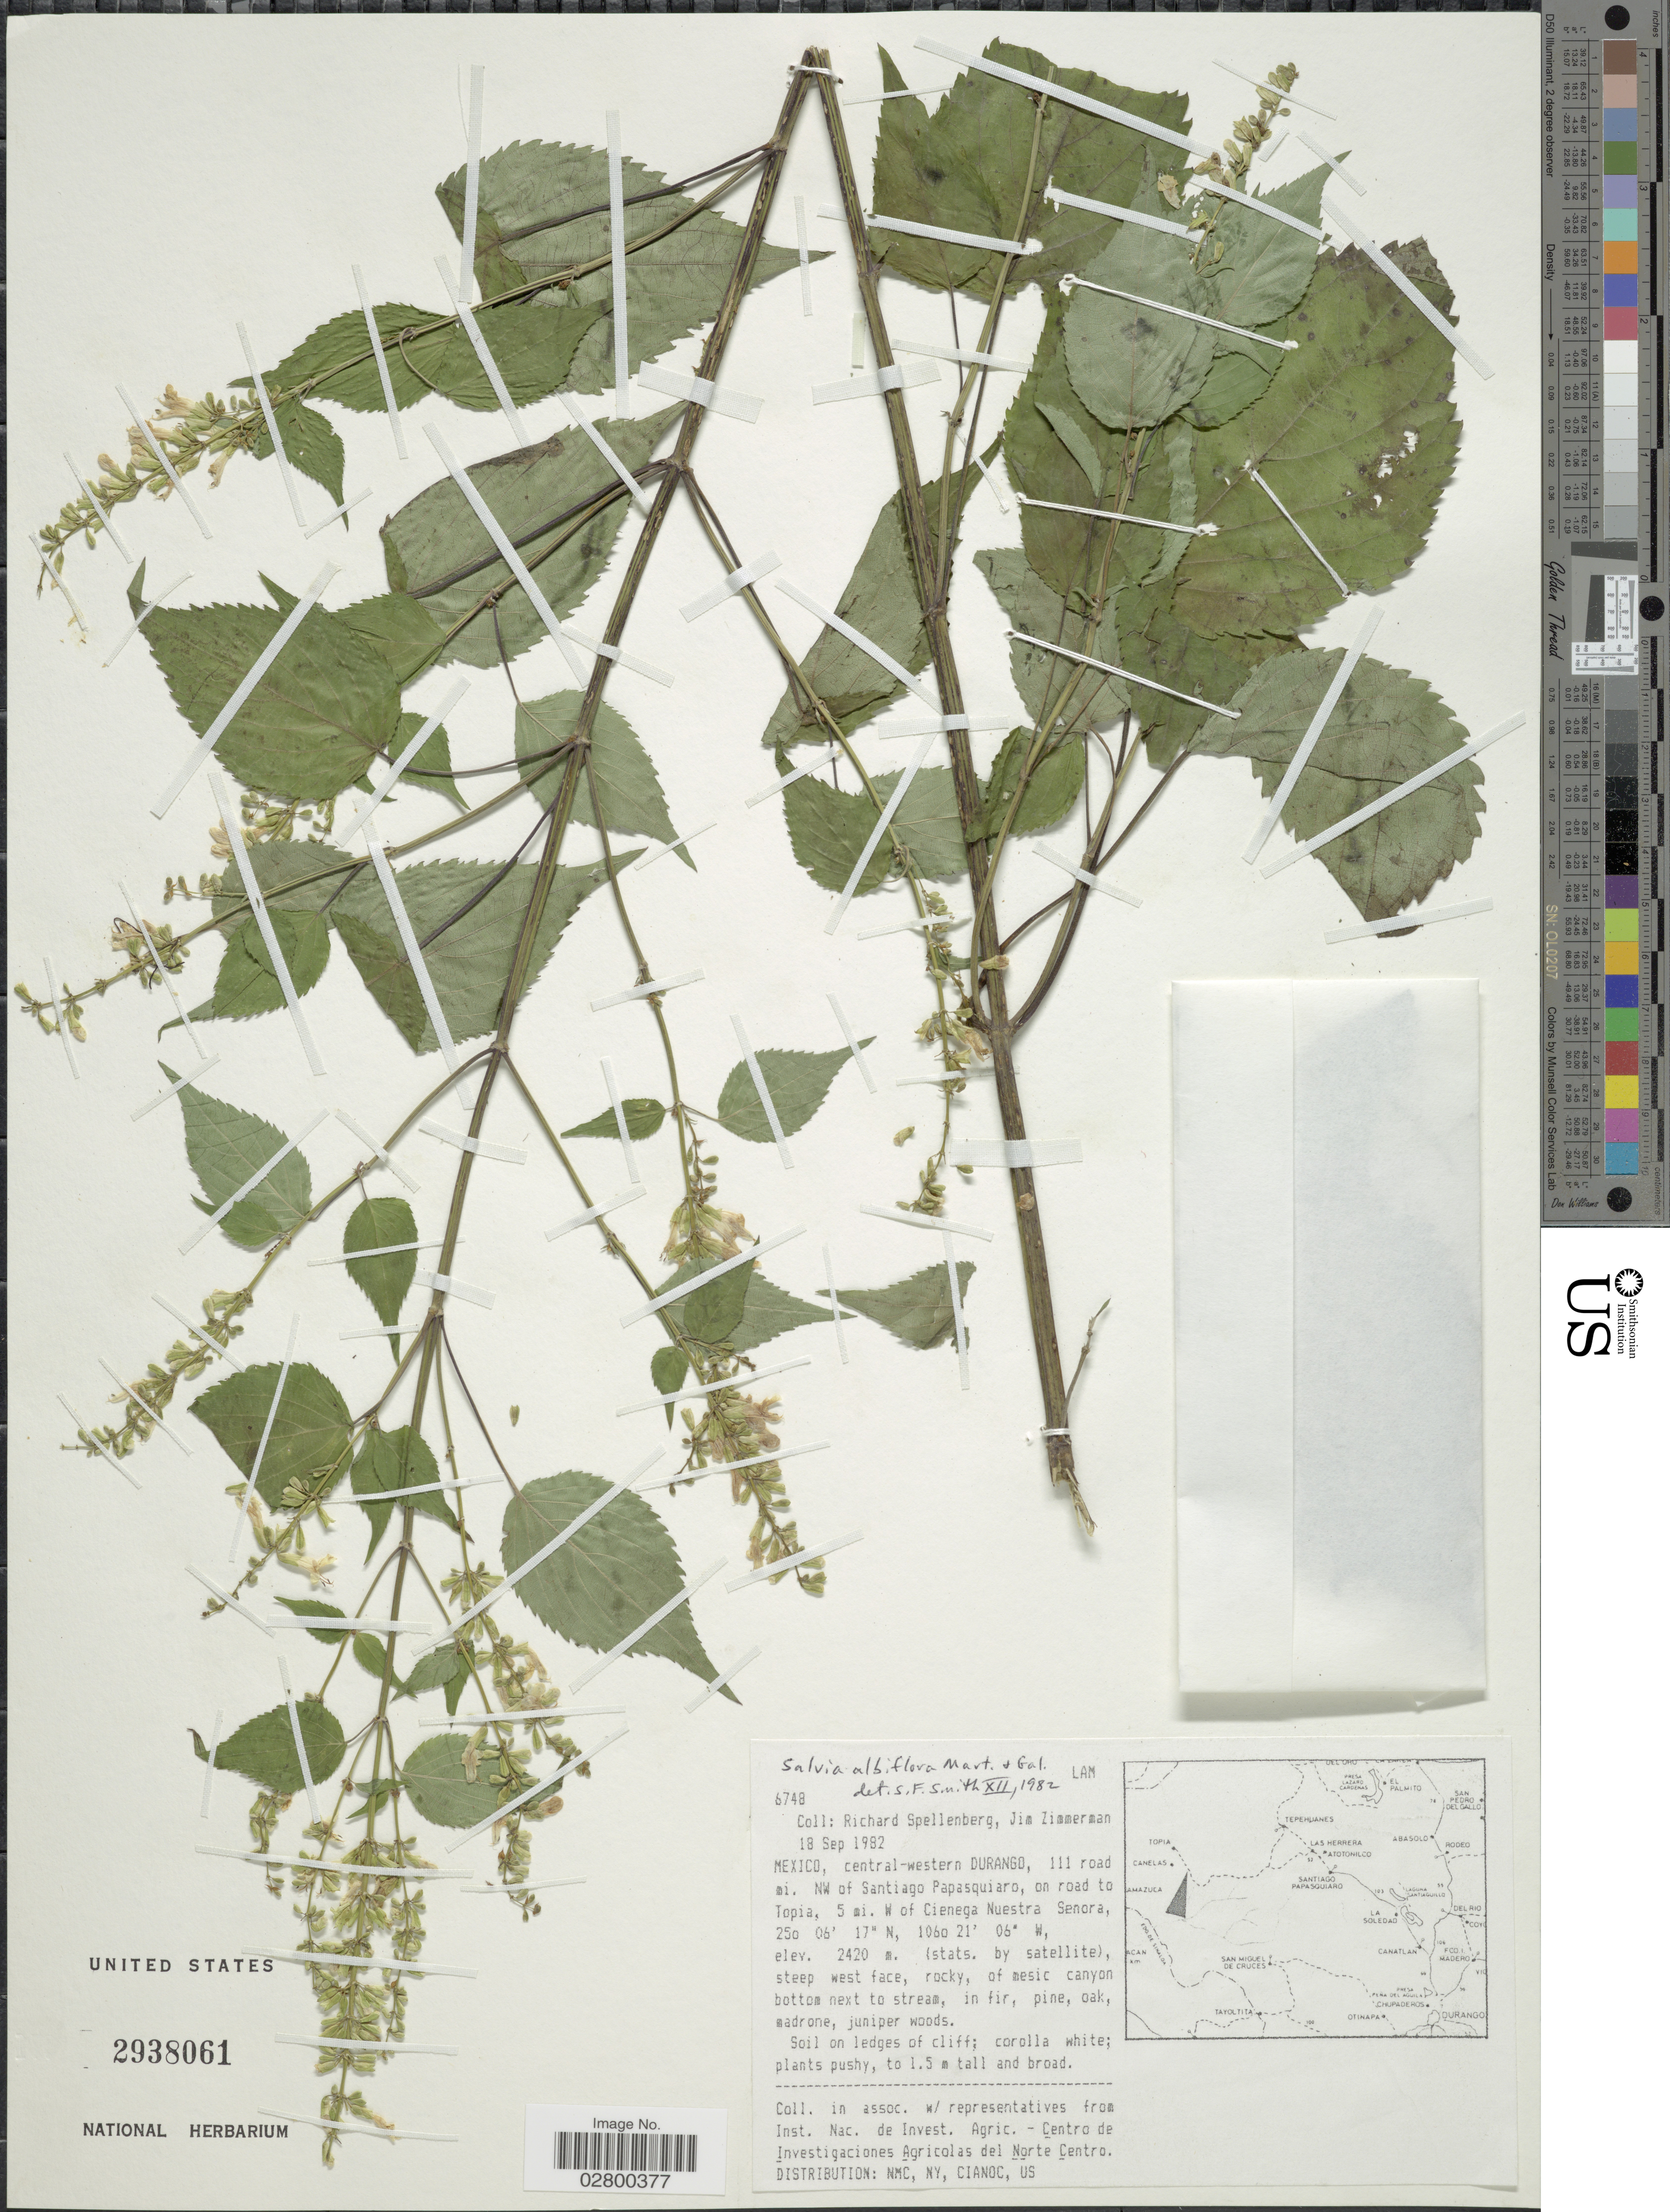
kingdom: Plantae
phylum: Tracheophyta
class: Magnoliopsida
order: Lamiales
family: Lamiaceae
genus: Salvia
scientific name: Salvia albiflora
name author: M. Martens & Galeotti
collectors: R. Spellenberg & J. Zimmerman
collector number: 6748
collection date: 1982-09-18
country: Mexico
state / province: Durango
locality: Central-western Durango, 111 road mi. NW of Santiago Papasquiaro, on road to Topia, 5 mi. W of Cienega Nuestra Senora.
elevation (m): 2420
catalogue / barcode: US 2938061